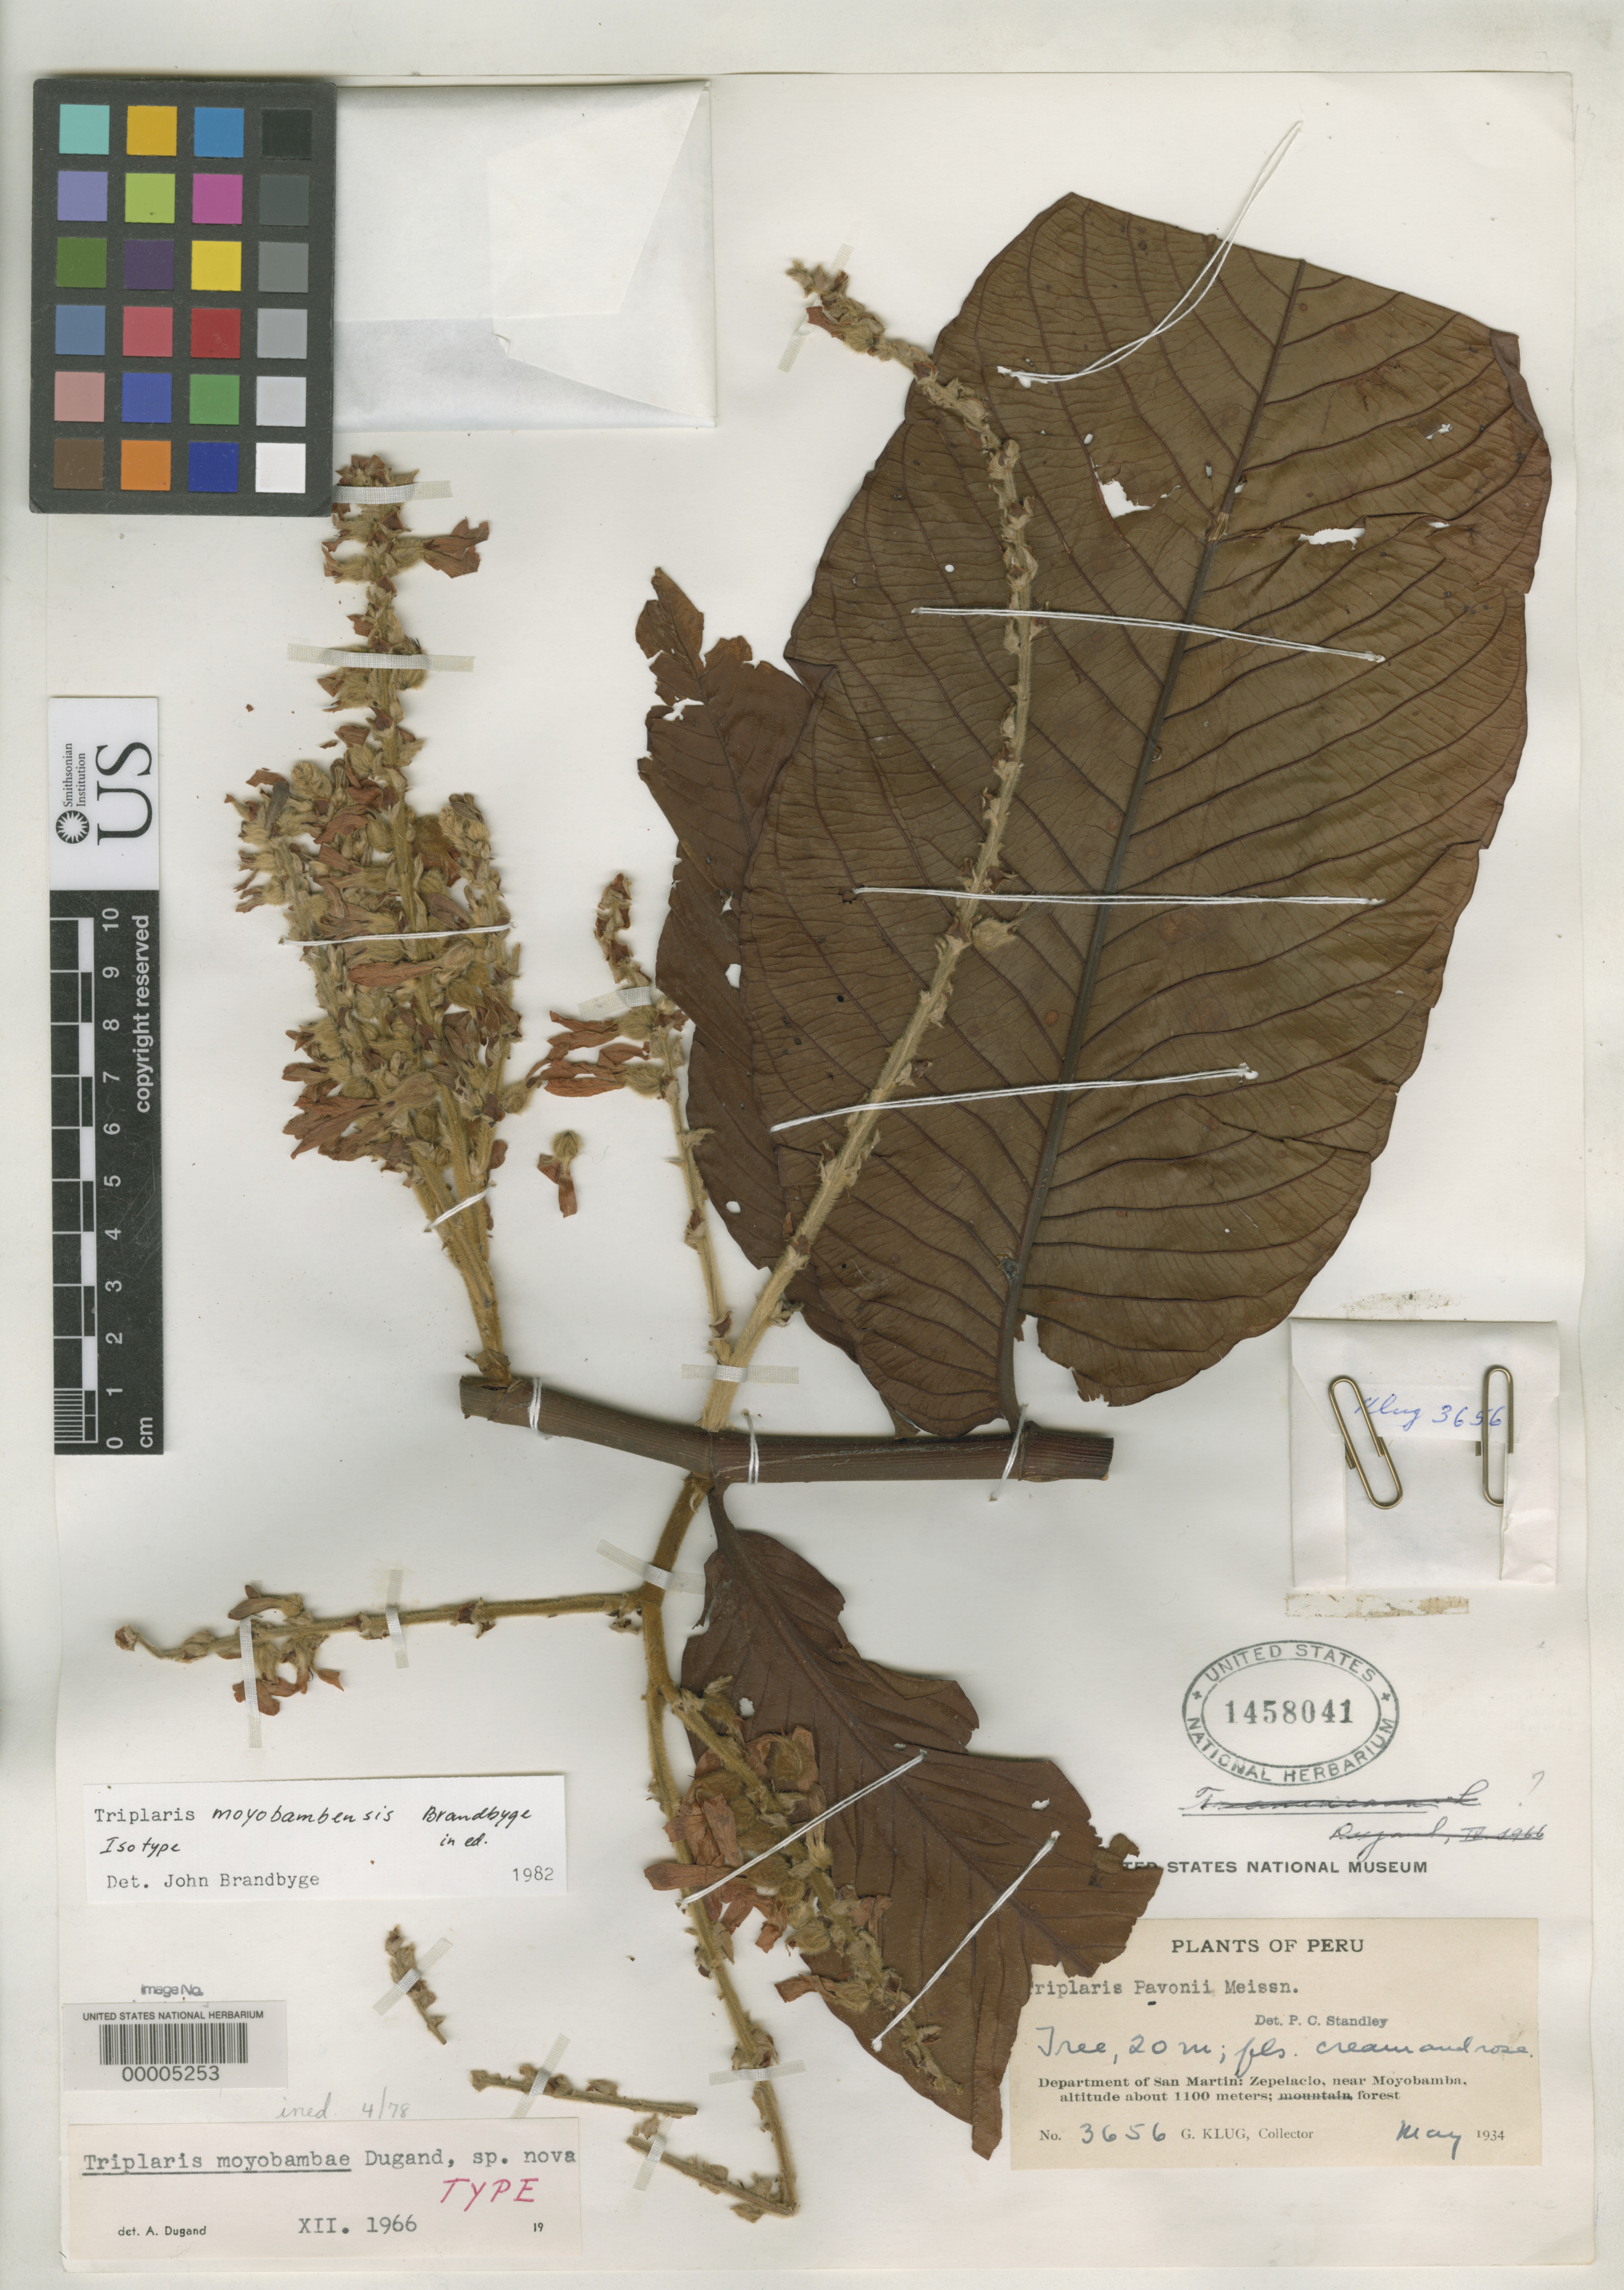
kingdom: Plantae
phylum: Tracheophyta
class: Magnoliopsida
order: Caryophyllales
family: Polygonaceae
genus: Triplaris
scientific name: Triplaris moyobambensis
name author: Brandbyge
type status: Isotype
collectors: G. Klug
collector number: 3656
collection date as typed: May 1934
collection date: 1934-05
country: Peru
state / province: San Martín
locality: Zepelacio, near Moyobamba.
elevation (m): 1100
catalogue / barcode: US 1458041